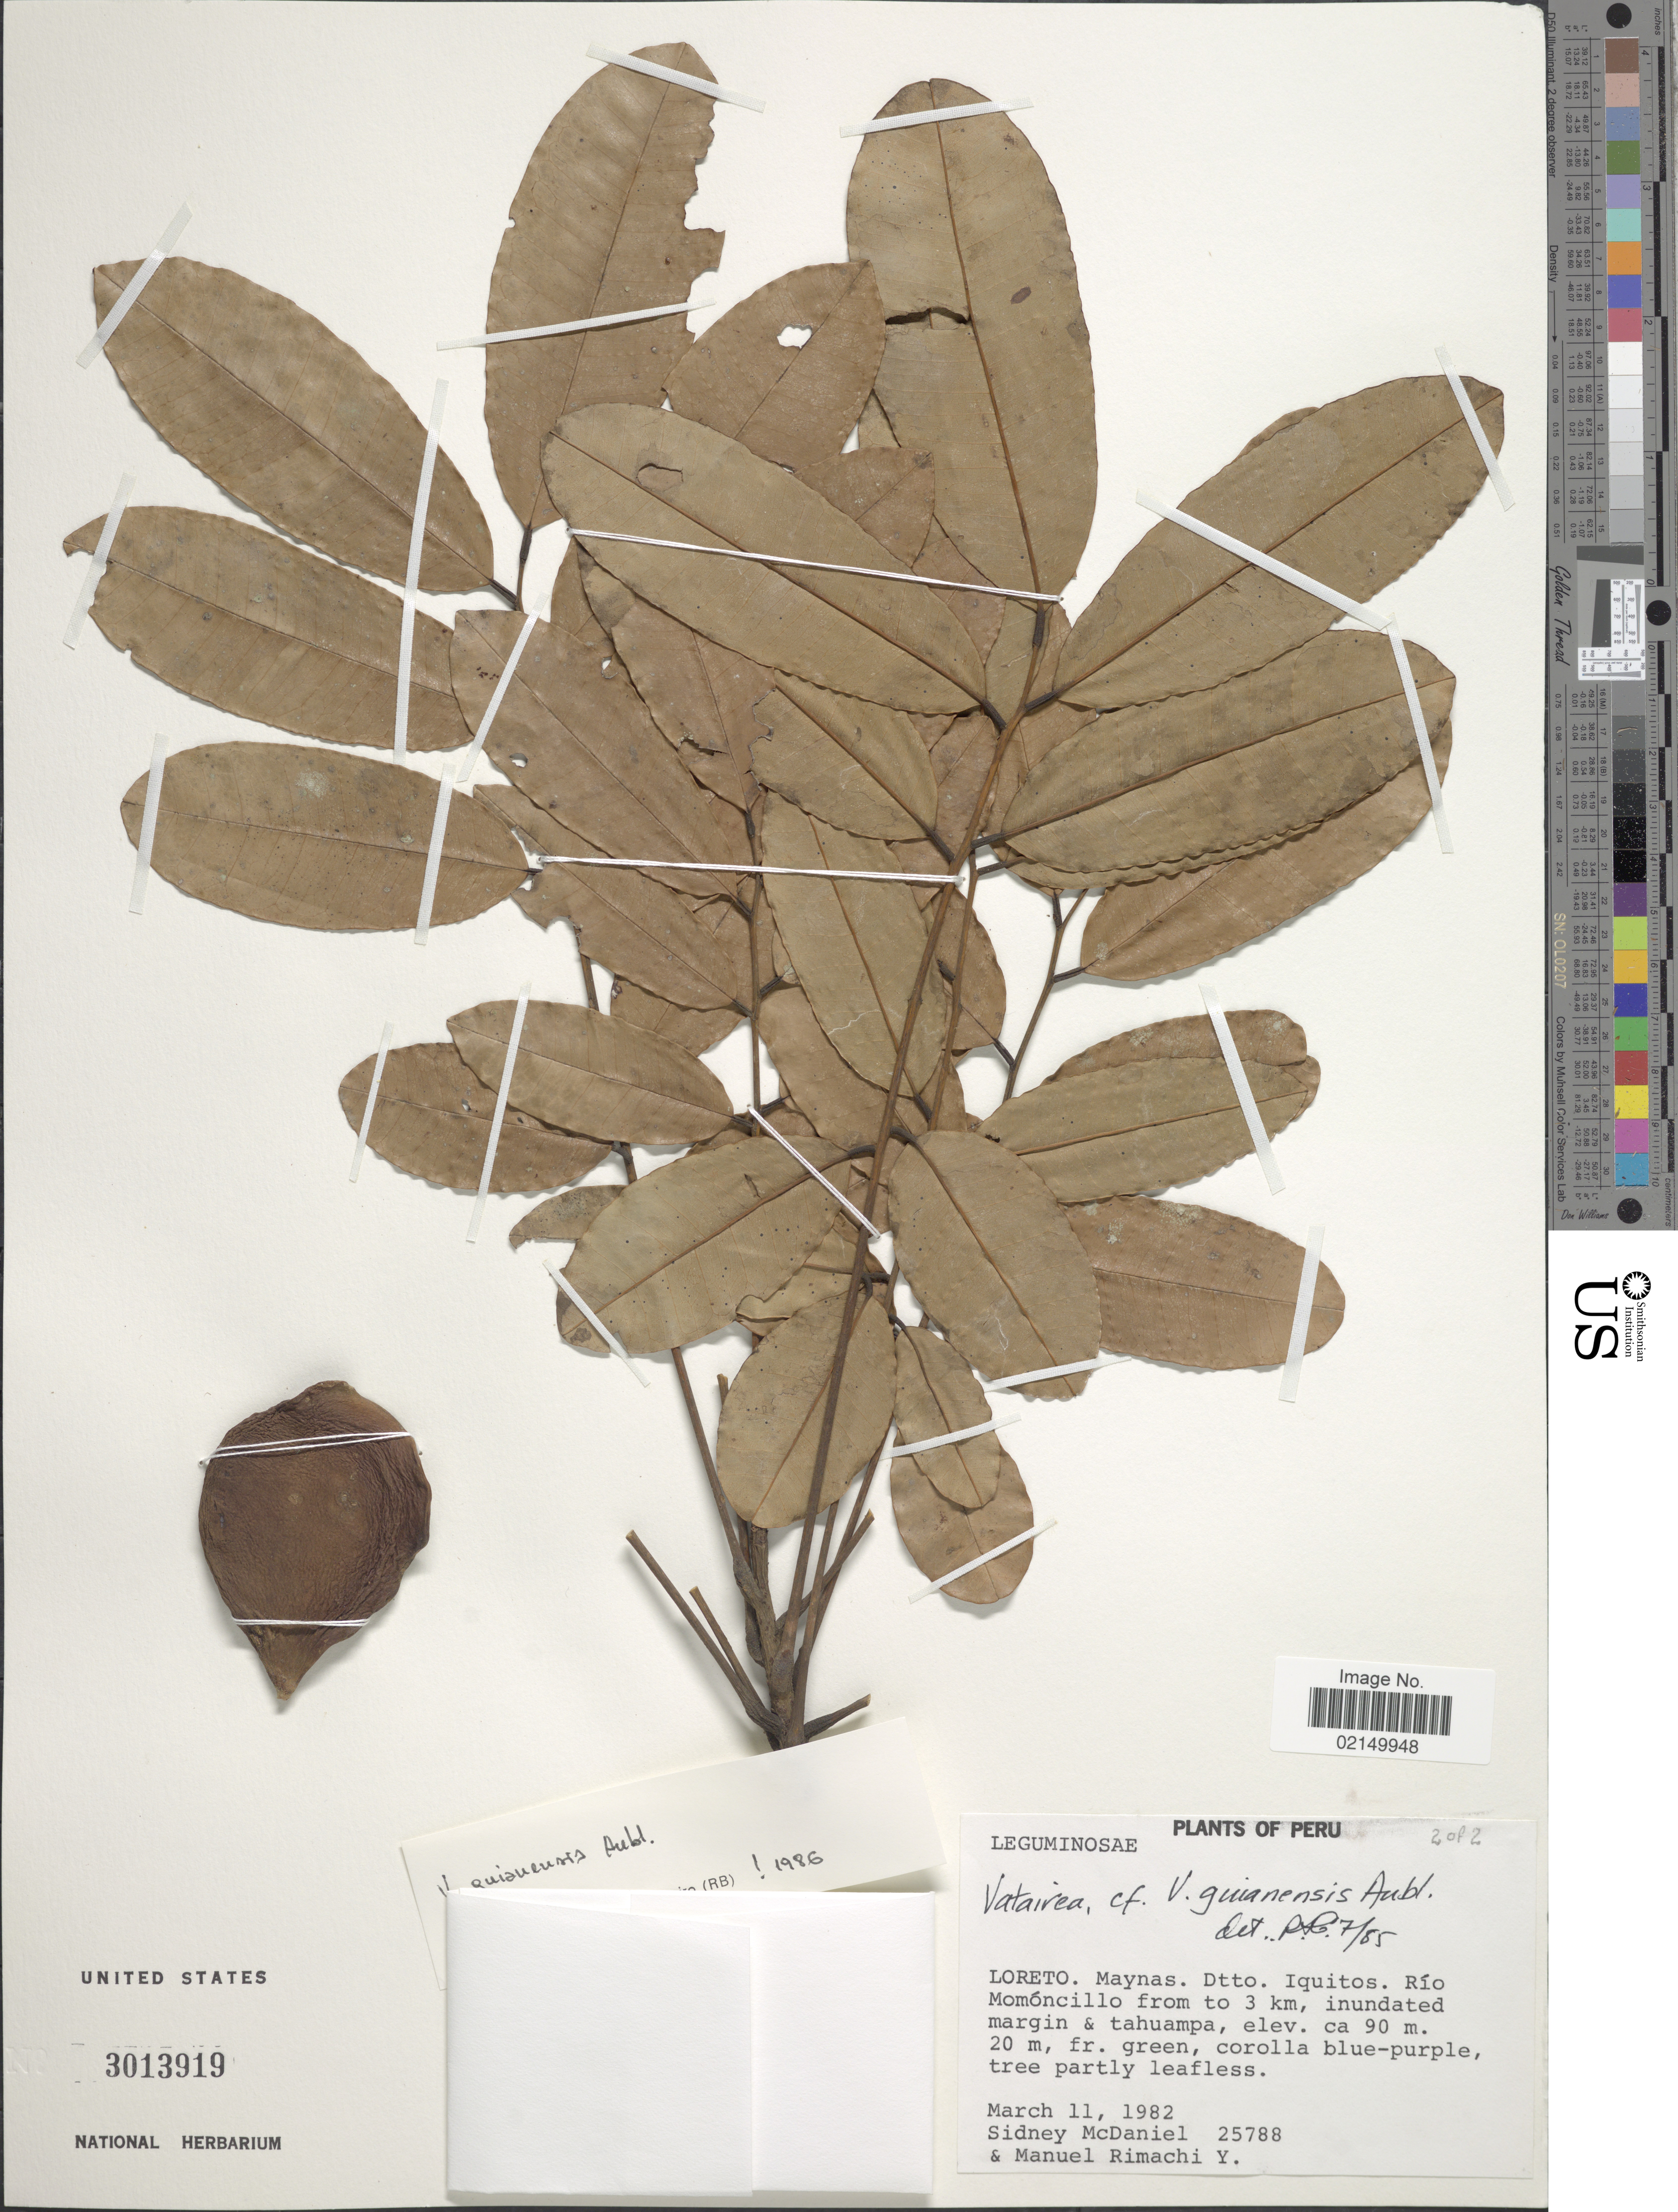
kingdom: Plantae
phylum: Tracheophyta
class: Magnoliopsida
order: Fabales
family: Fabaceae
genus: Vatairea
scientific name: Vatairea guianensis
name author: Aubl.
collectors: S. McDaniel & M. Rimachi Y.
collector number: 25788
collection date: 1982-03-11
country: Peru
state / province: Loreto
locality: Maynas Dtto Iquitos. Río Momóncillo from mouth to 3 km, inundated margin & tahuampa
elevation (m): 90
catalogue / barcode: US 3013919